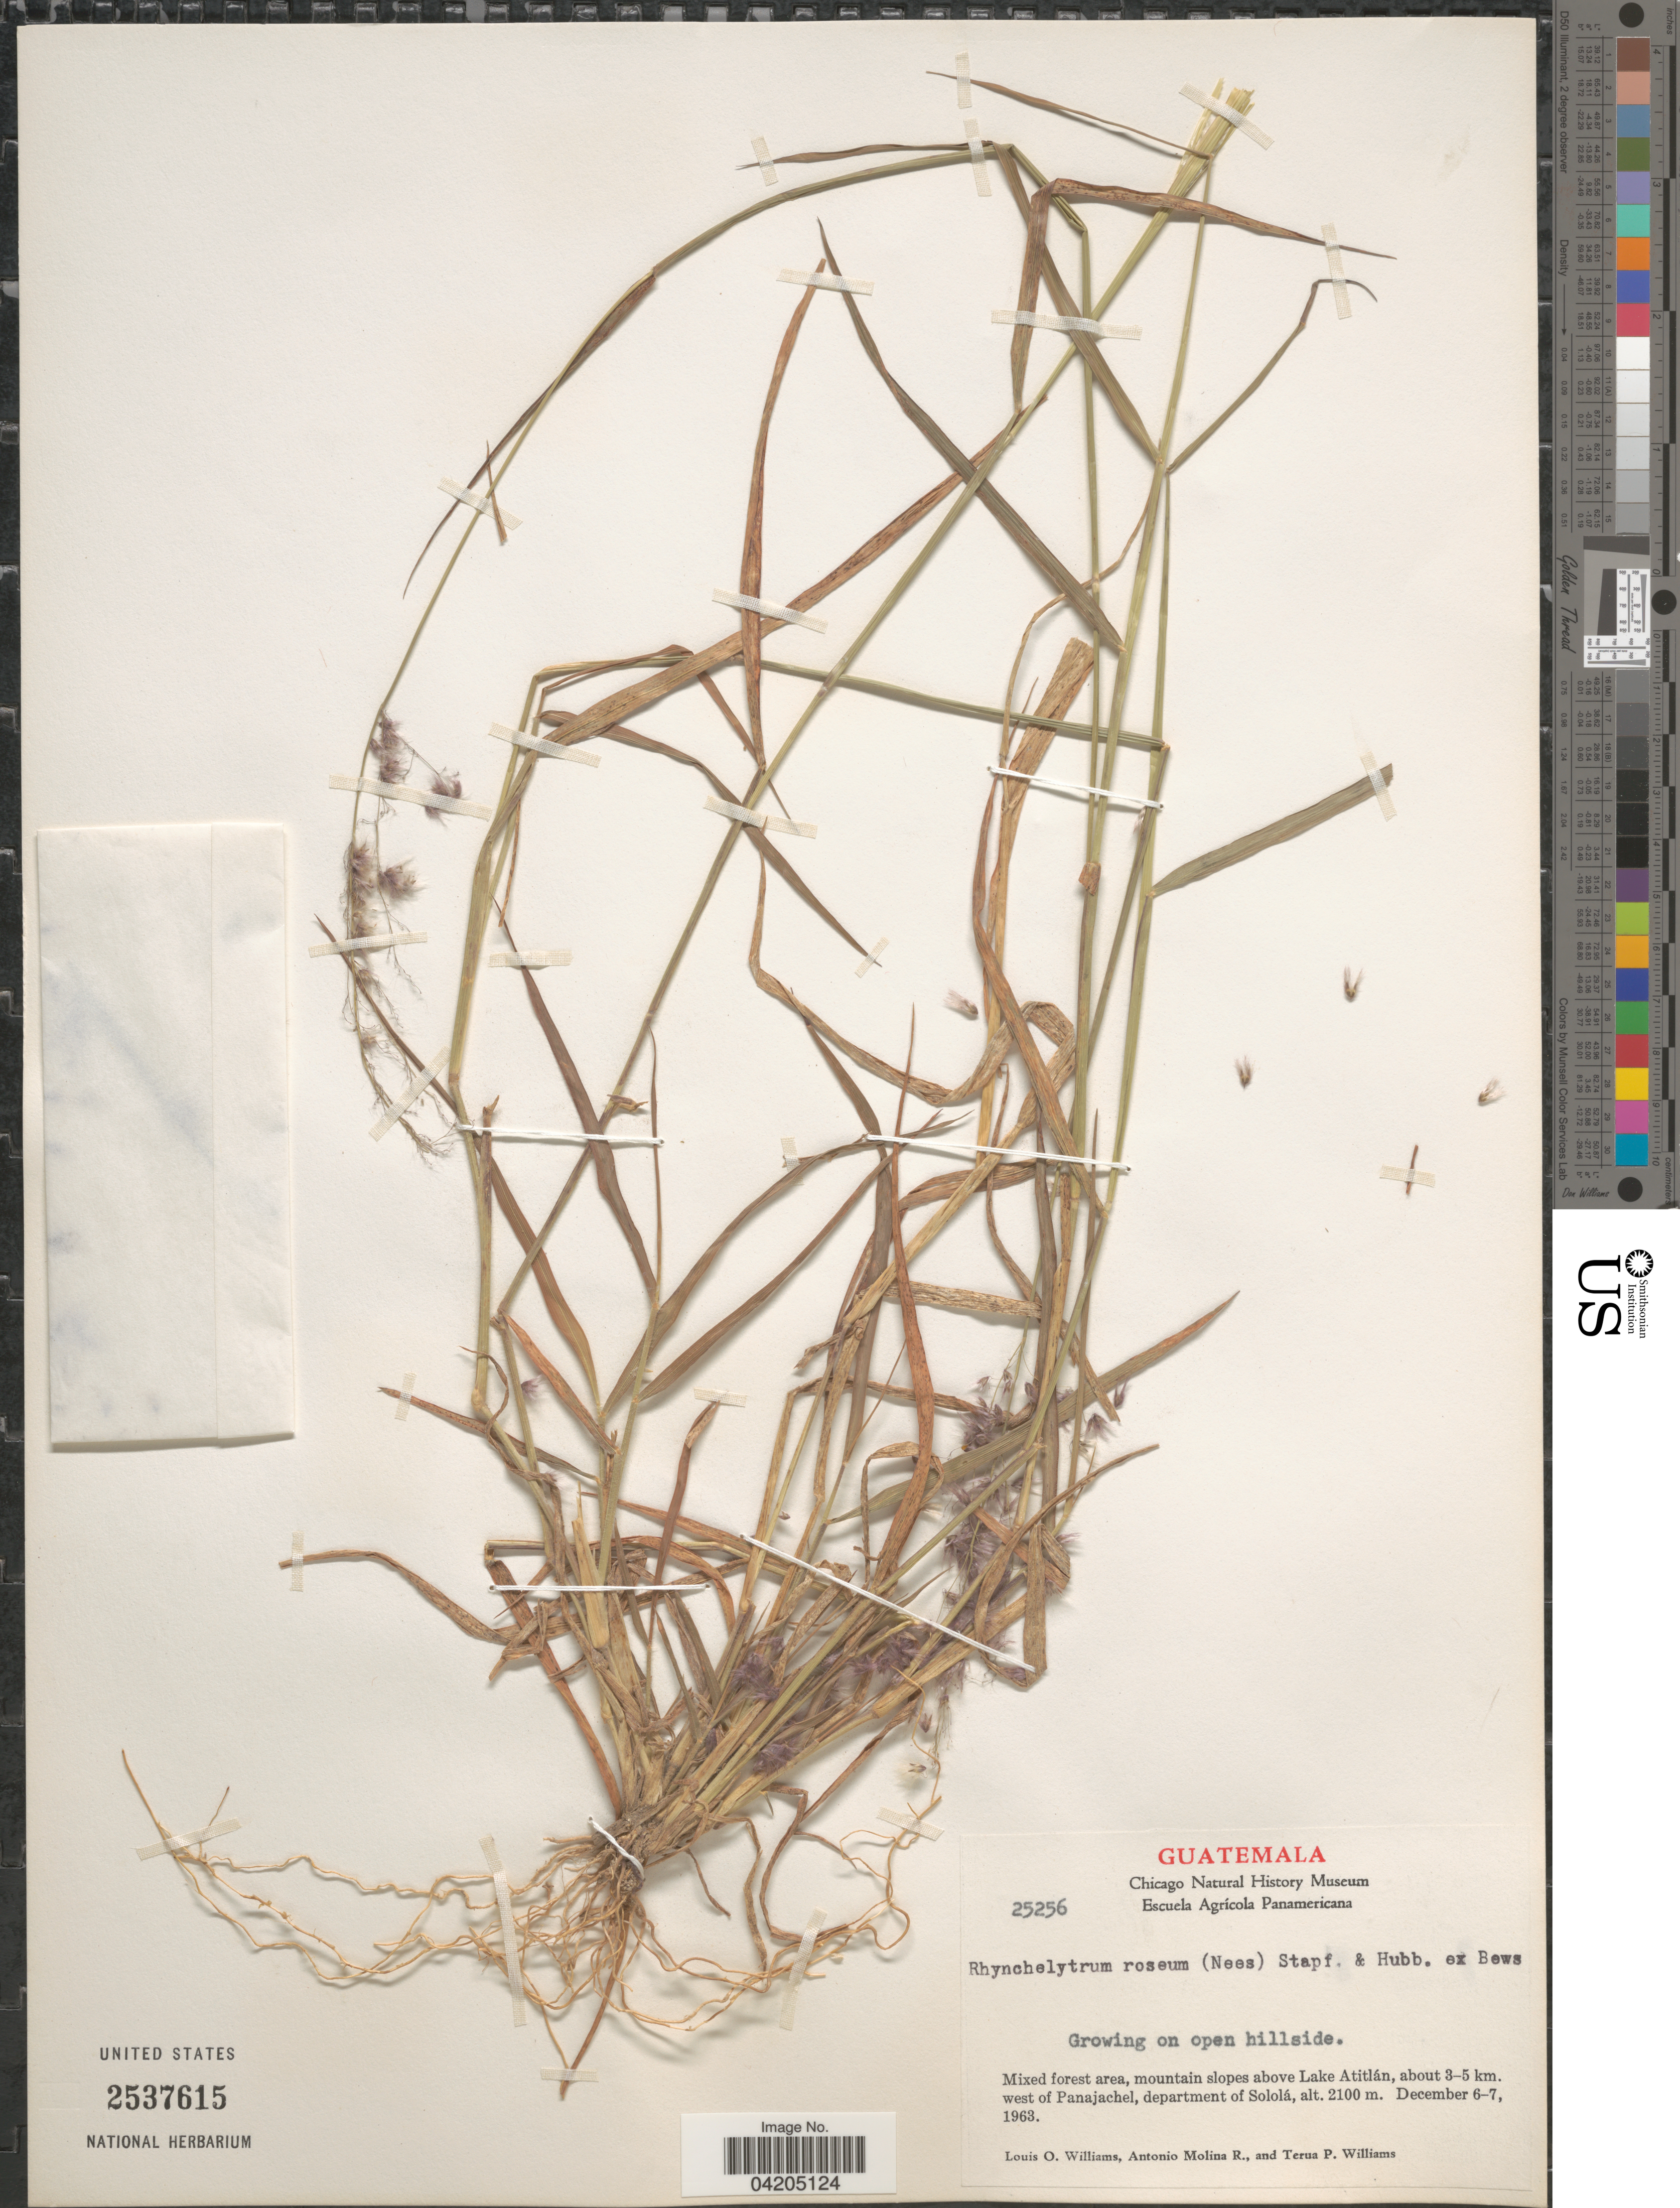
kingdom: Plantae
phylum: Tracheophyta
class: Liliopsida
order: Poales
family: Poaceae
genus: Melinis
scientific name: Melinis repens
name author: (Willd.) Zizka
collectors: L. O. Williams, A. Molina R. & T. Williams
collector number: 25256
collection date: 1963-12-06/1963-12-07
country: Guatemala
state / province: Solola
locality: Mixed forest area, mountain slopes above Lake Atitlán, about 3-5 km. west of Panajachel, department of Sololá.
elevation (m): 2100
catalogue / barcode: US 2537615